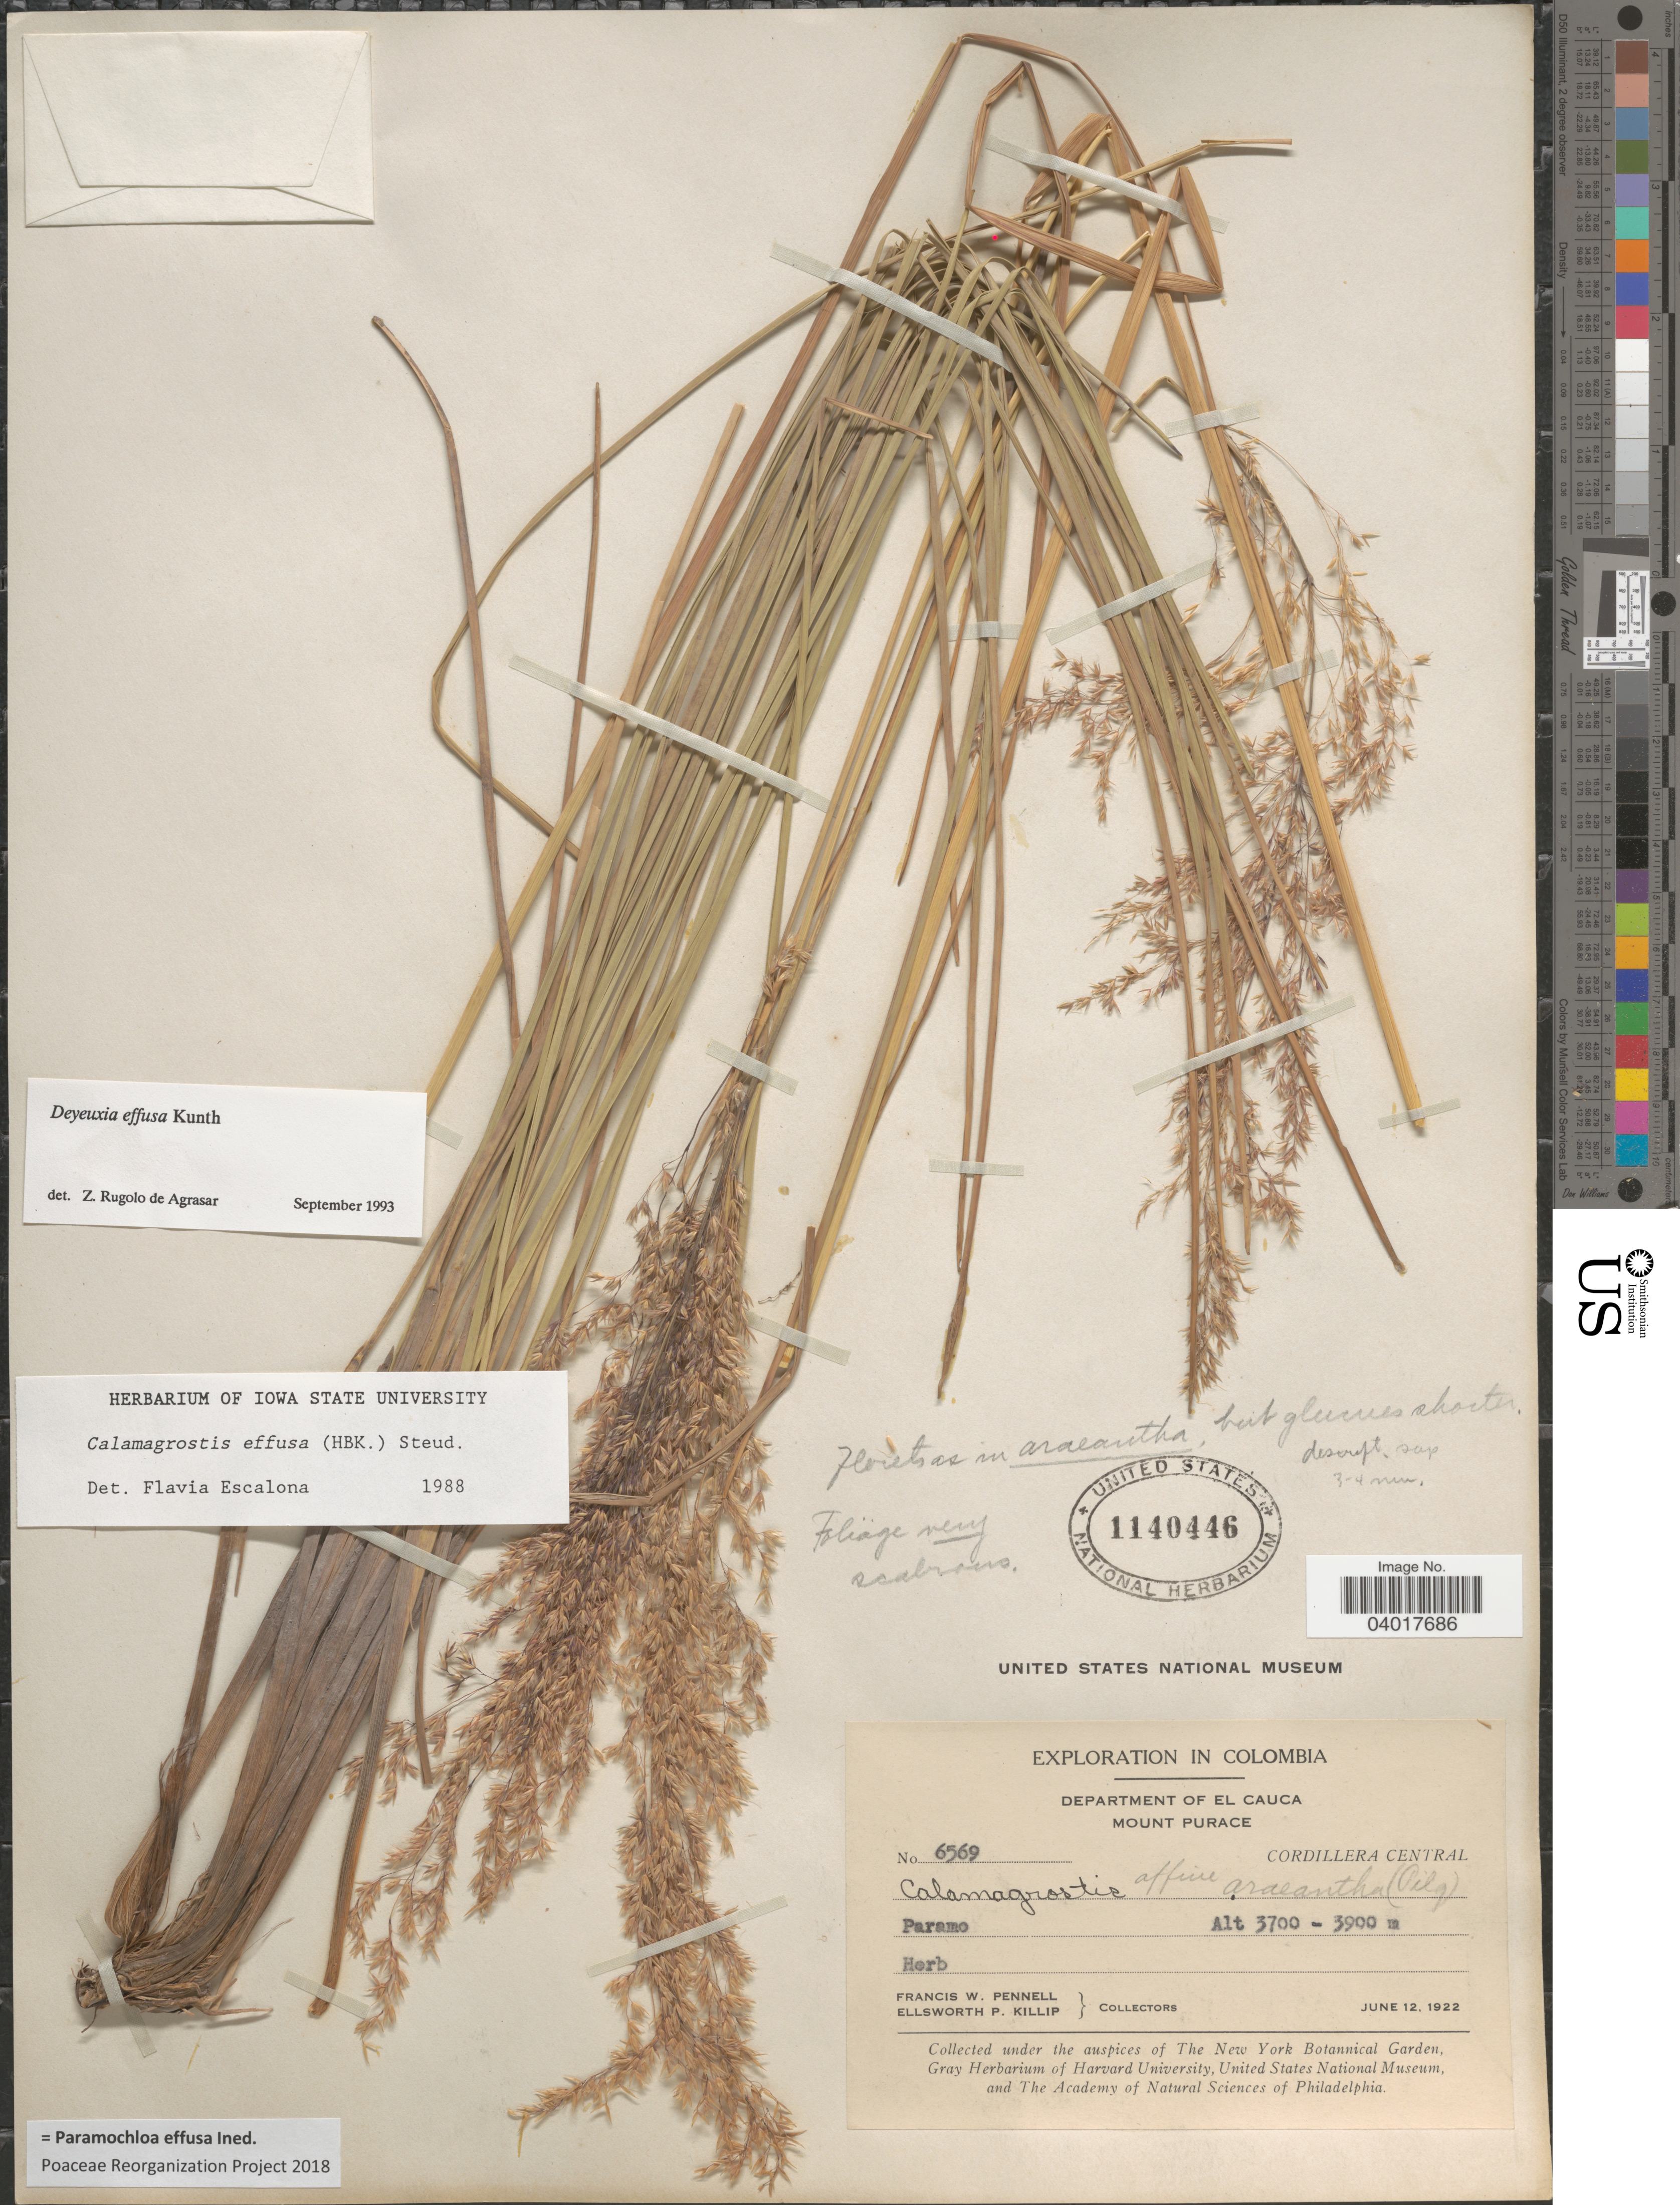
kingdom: Plantae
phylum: Tracheophyta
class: Liliopsida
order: Poales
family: Poaceae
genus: Paramochloa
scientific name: Paramochloa effusa ined.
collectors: F. W. Pennell & E. P. Killip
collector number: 6569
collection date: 1922-06-12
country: Colombia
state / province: Cauca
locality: Department of El Cauca. Mount Purace. Cordillera Central.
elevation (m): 3700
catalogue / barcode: US 1140446